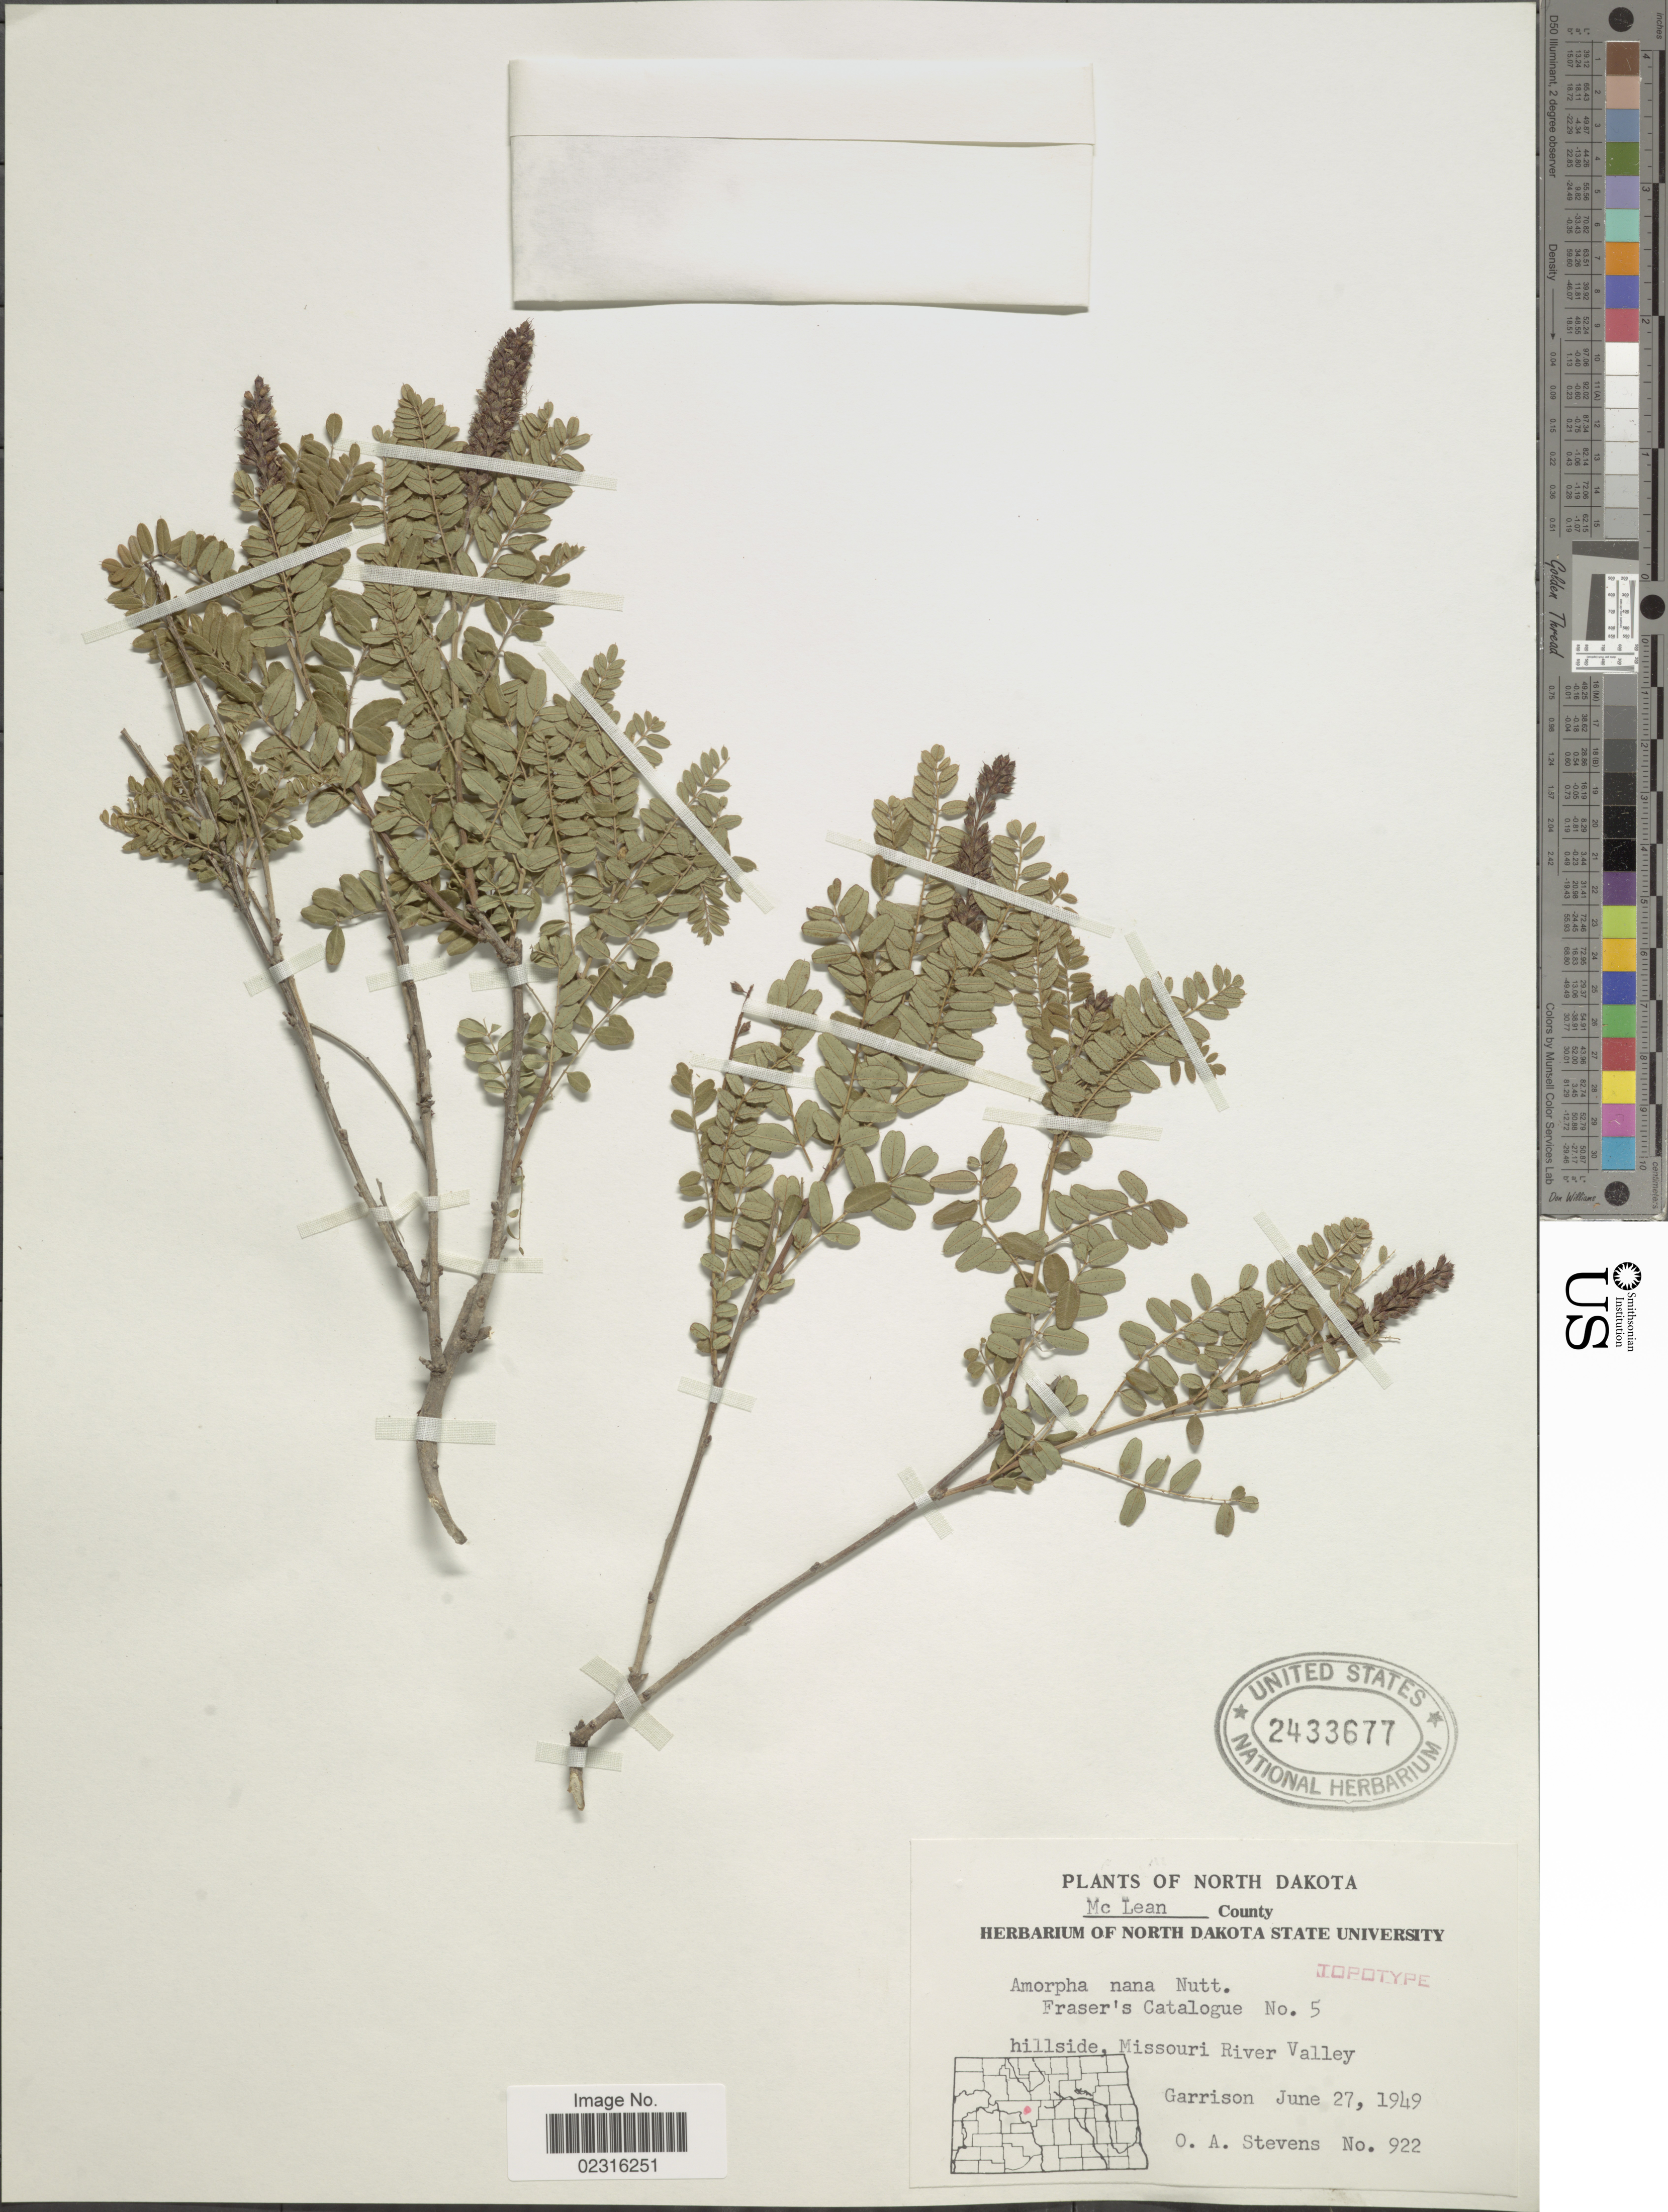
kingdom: Plantae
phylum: Tracheophyta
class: Magnoliopsida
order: Fabales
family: Fabaceae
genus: Amorpha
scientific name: Amorpha nana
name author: C. Fraser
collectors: O. A. Stevens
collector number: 922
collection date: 1949-06-27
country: United States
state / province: North Dakota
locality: Fraser's Catalogue No. 5, hillside, Missouri Valley, Garrison, McLean County.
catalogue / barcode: US 2433677